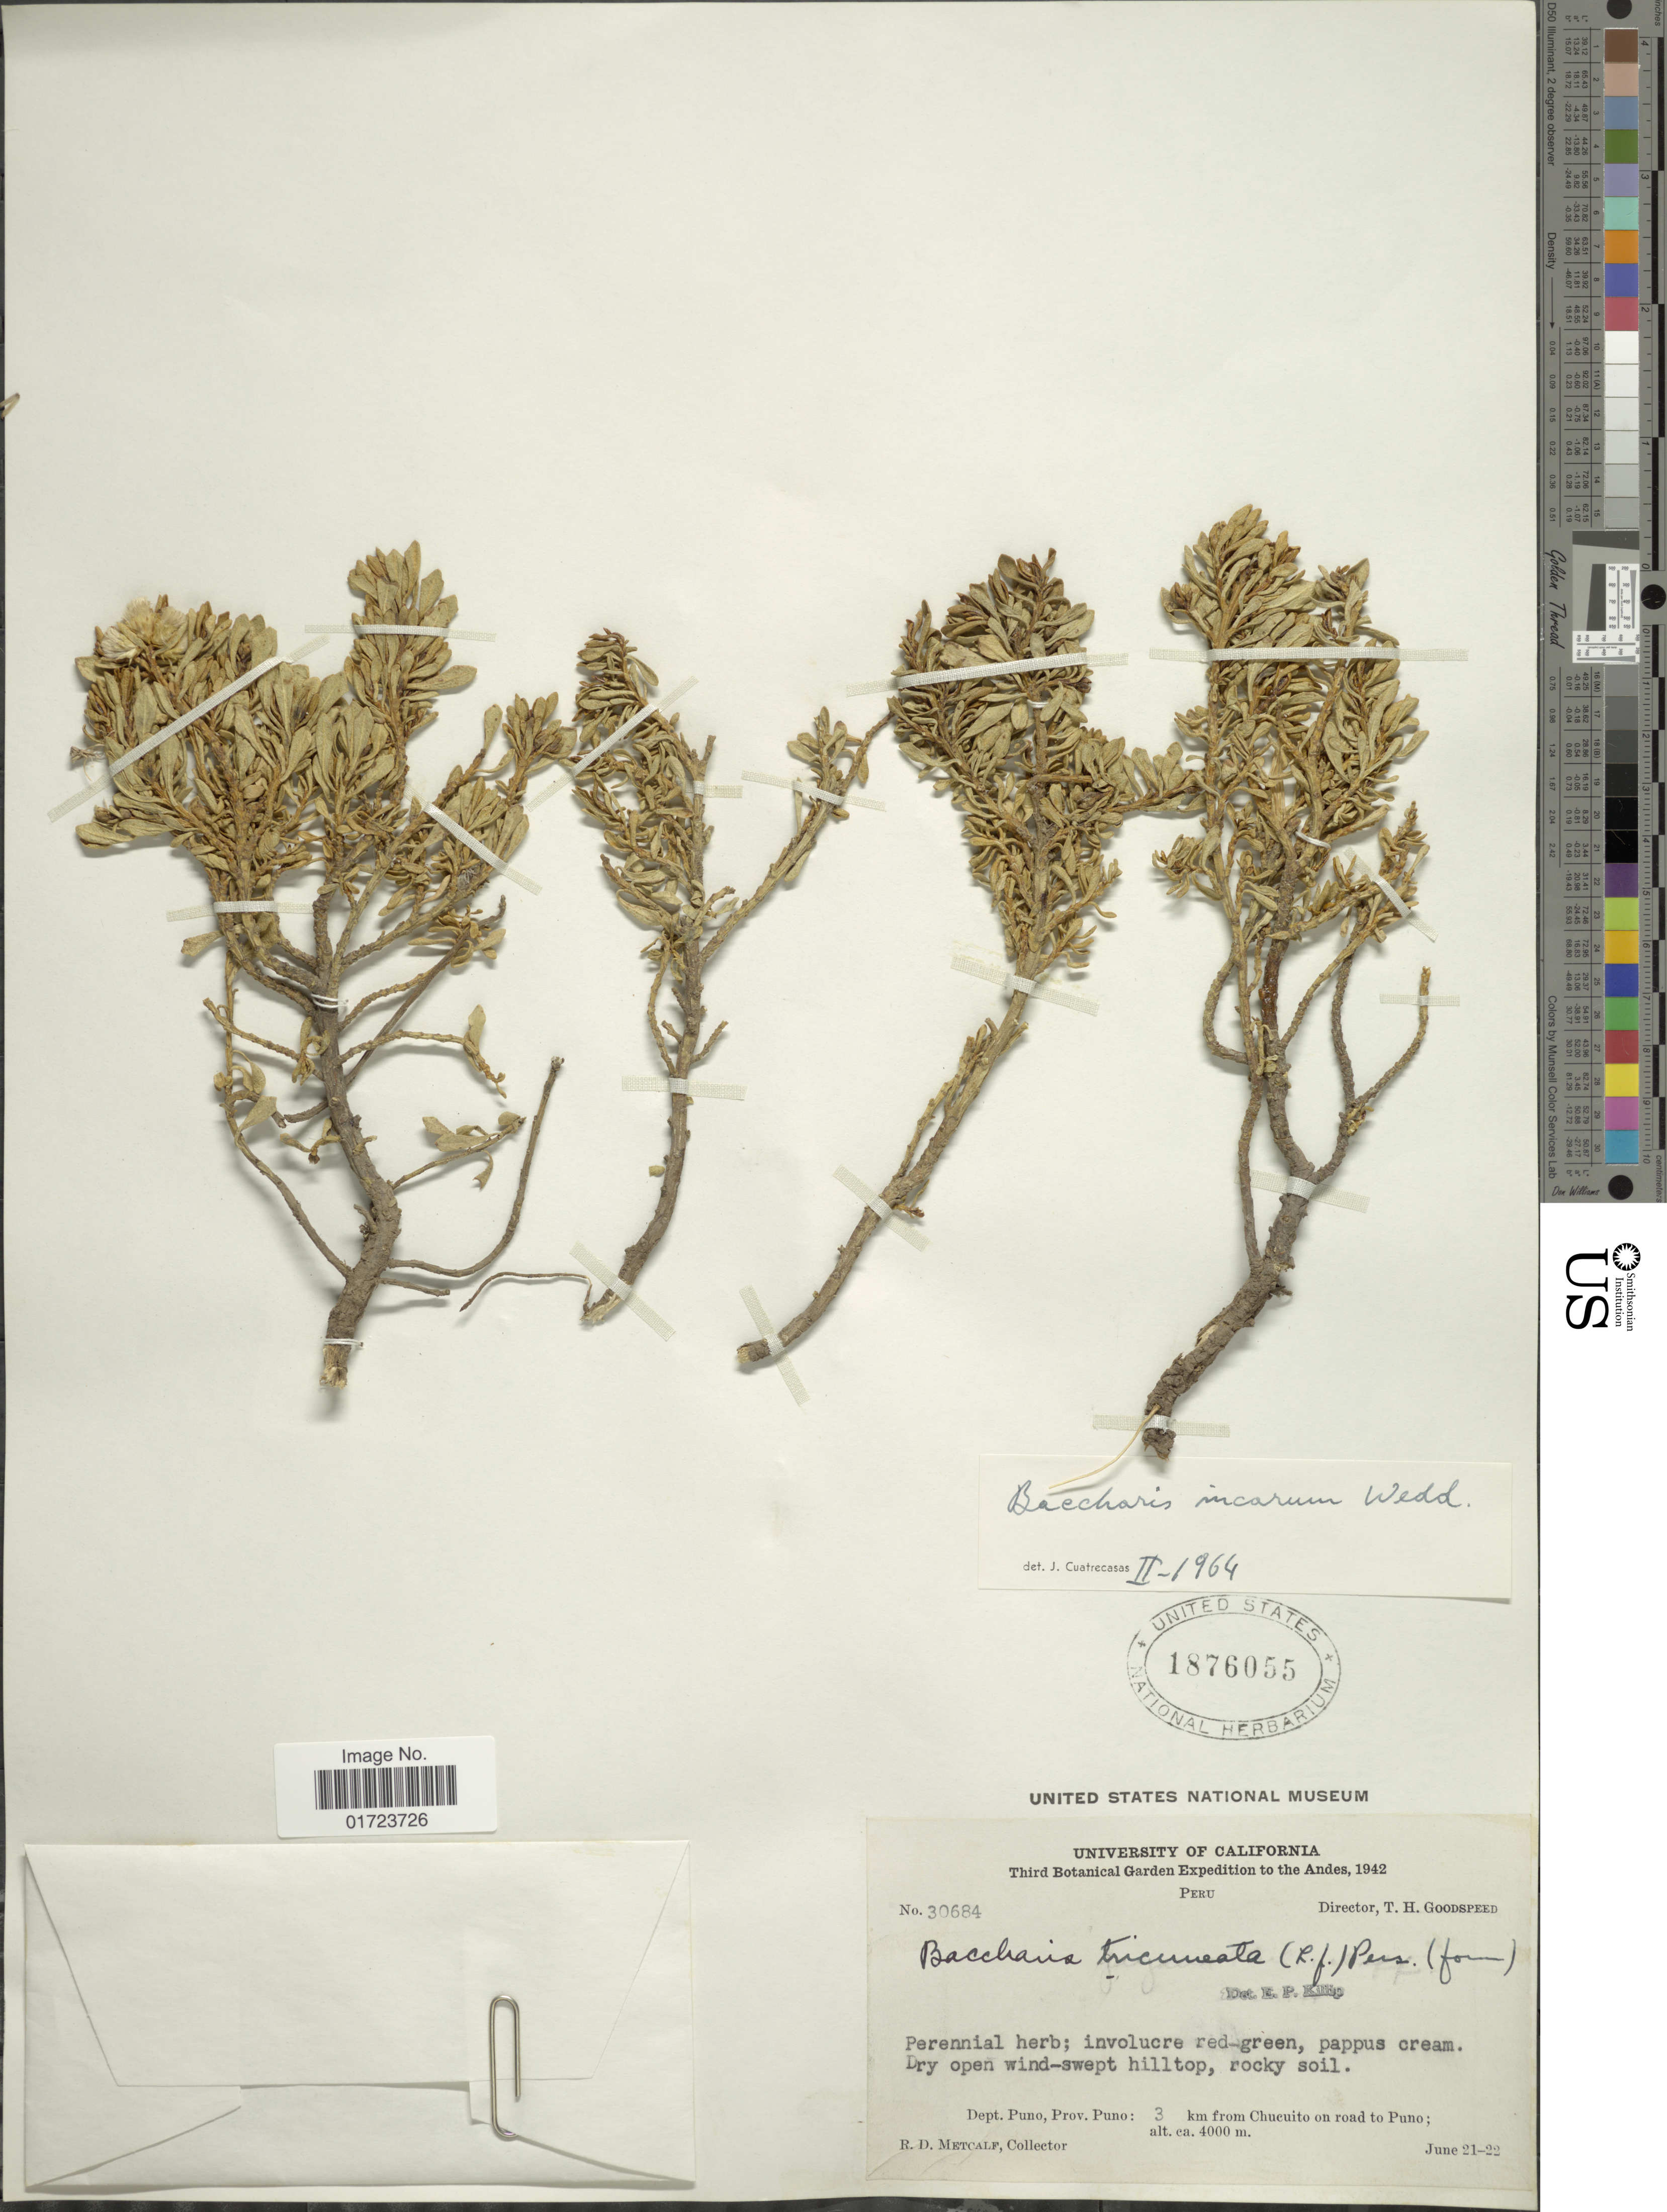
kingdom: Plantae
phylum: Tracheophyta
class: Magnoliopsida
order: Asterales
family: Asteraceae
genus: Baccharis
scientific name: Baccharis tola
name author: Phil.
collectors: R. D. Metcalf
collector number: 30684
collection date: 1942-06-21/1942-06-22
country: Peru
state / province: Puno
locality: Dept. Puno, Prov. Puno: 3 km from Chucuito on road to Puno.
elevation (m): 4000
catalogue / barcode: US 1876055